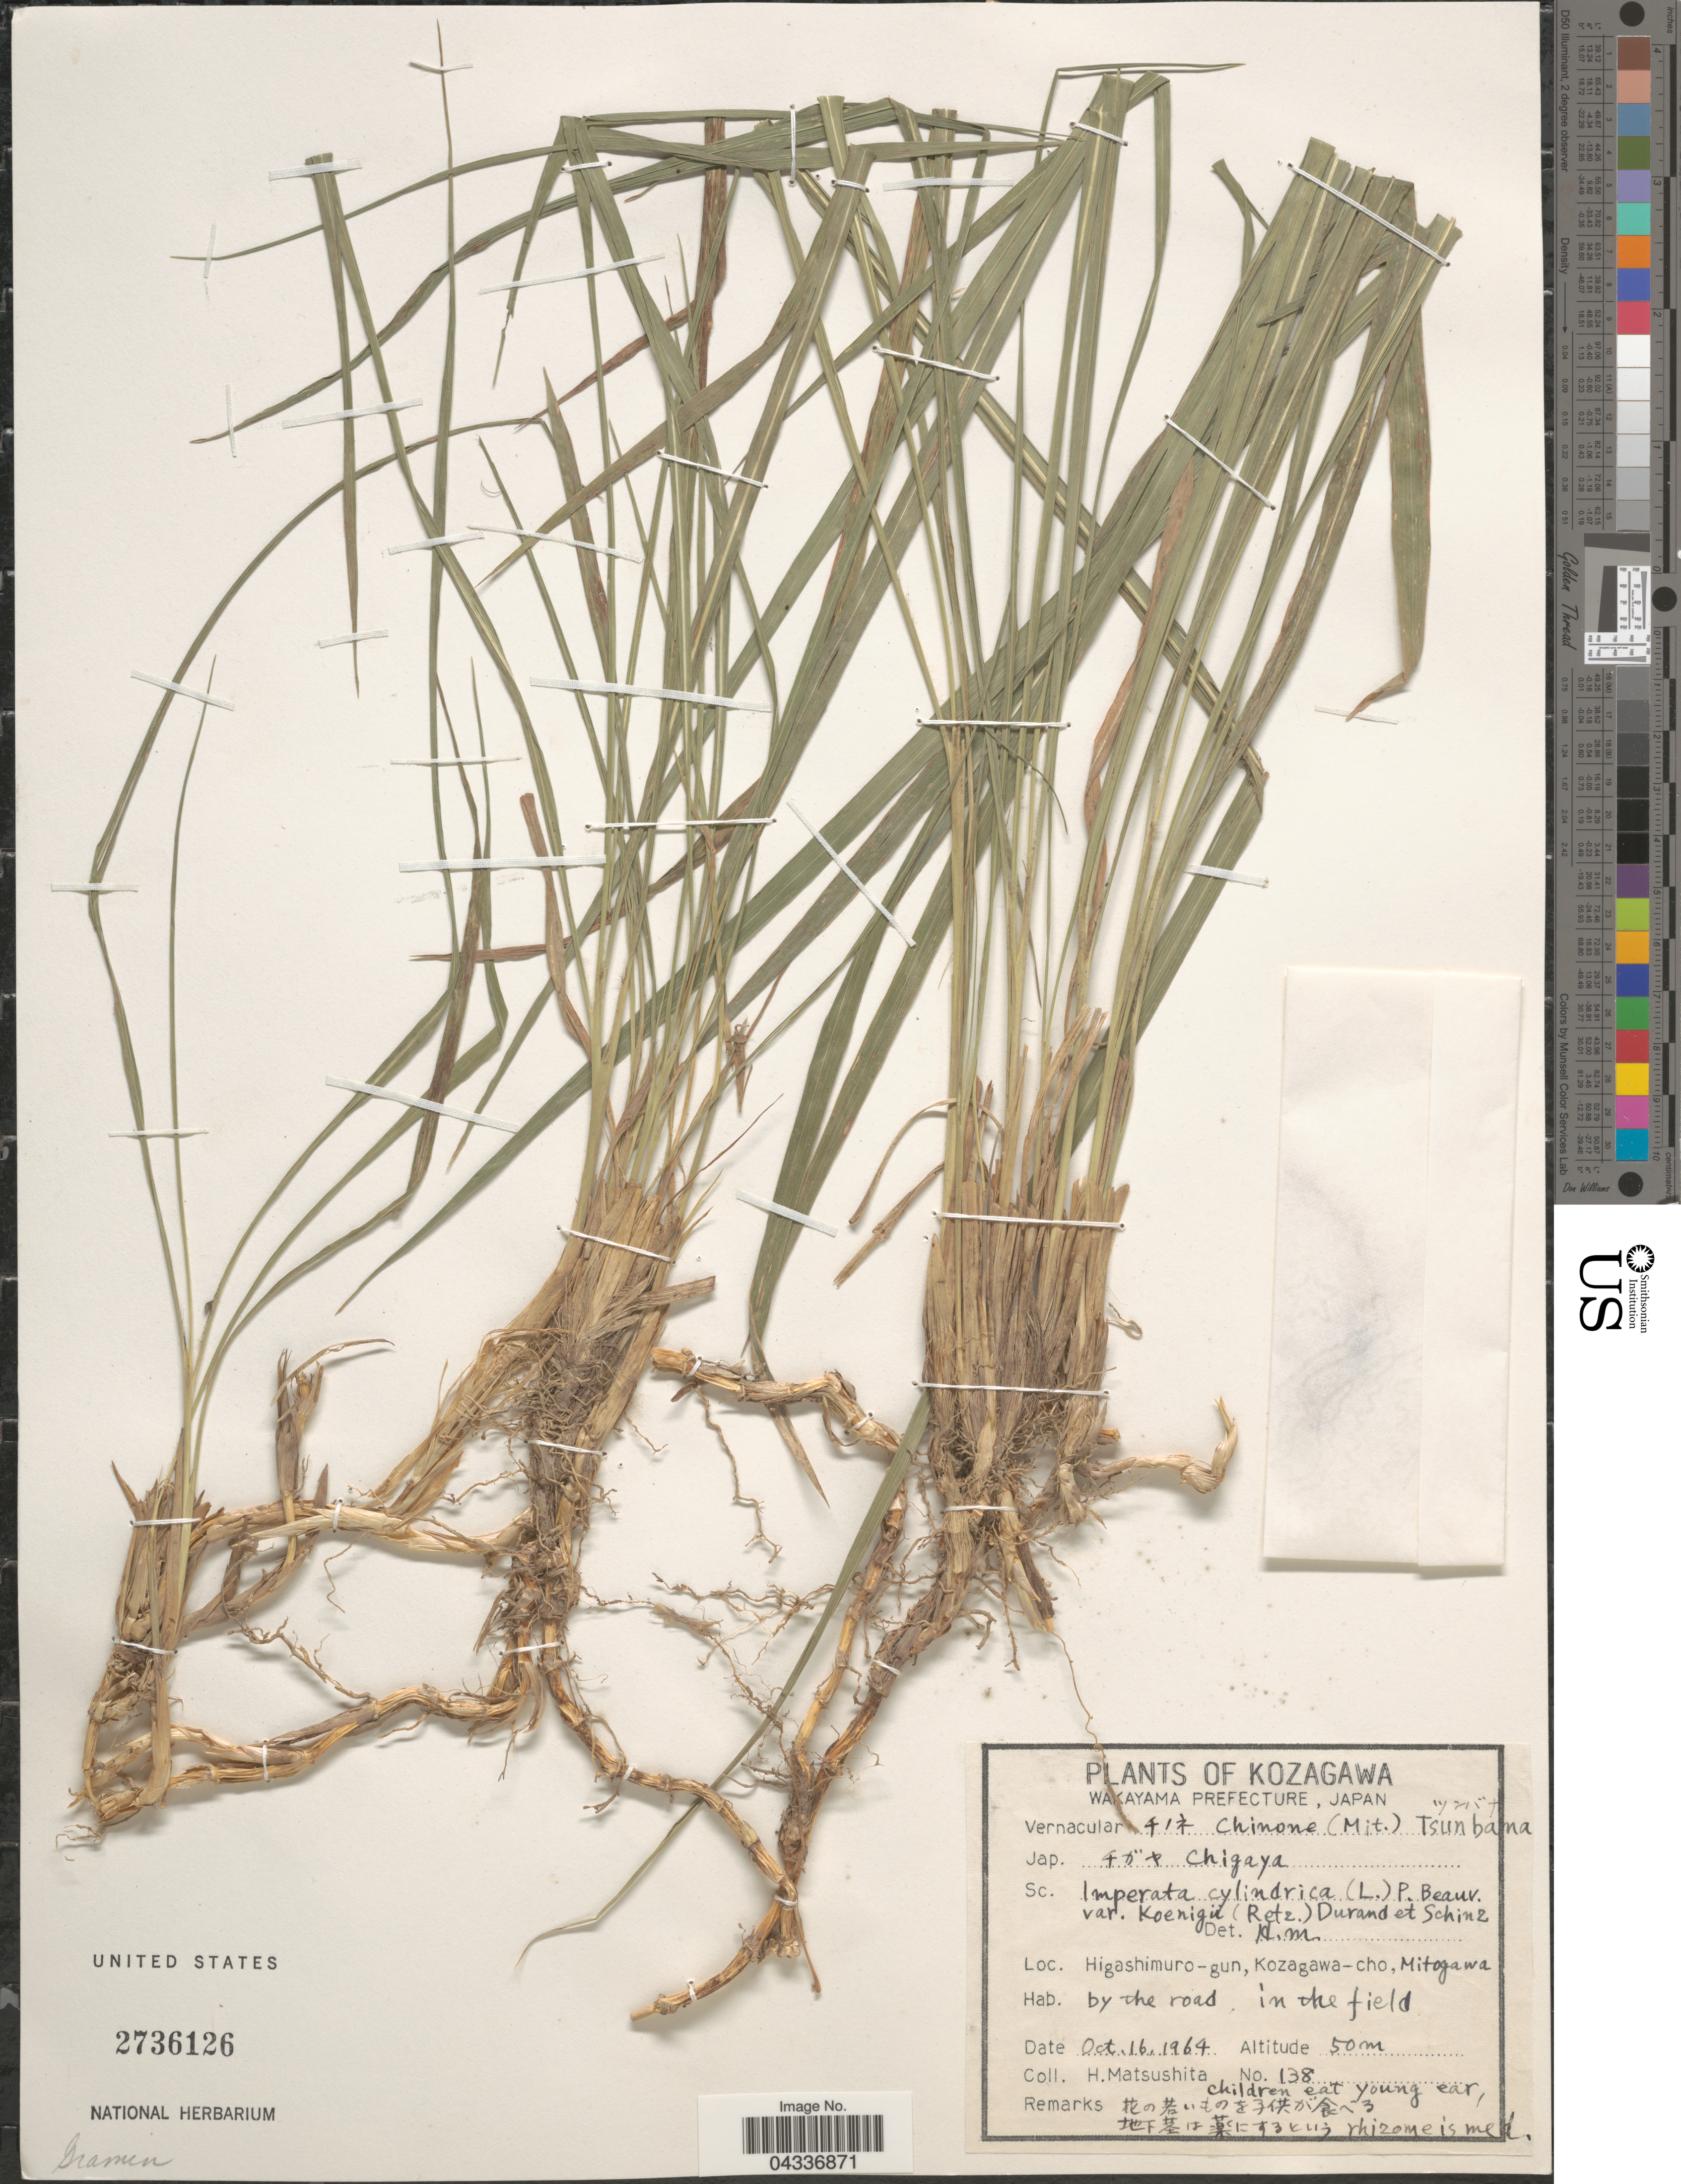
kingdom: Plantae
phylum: Tracheophyta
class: Liliopsida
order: Poales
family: Poaceae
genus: Imperata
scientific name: Imperata cylindrica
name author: (L.) P. Beauv.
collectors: H. Matsushita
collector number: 138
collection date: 1964-10-16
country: Japan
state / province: Wakayama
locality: Kozagawa. Wakayama Prefecture. Higashimuro-gun, Kozagawa-cho, Mitogawa.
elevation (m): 50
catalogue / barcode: US 2736126